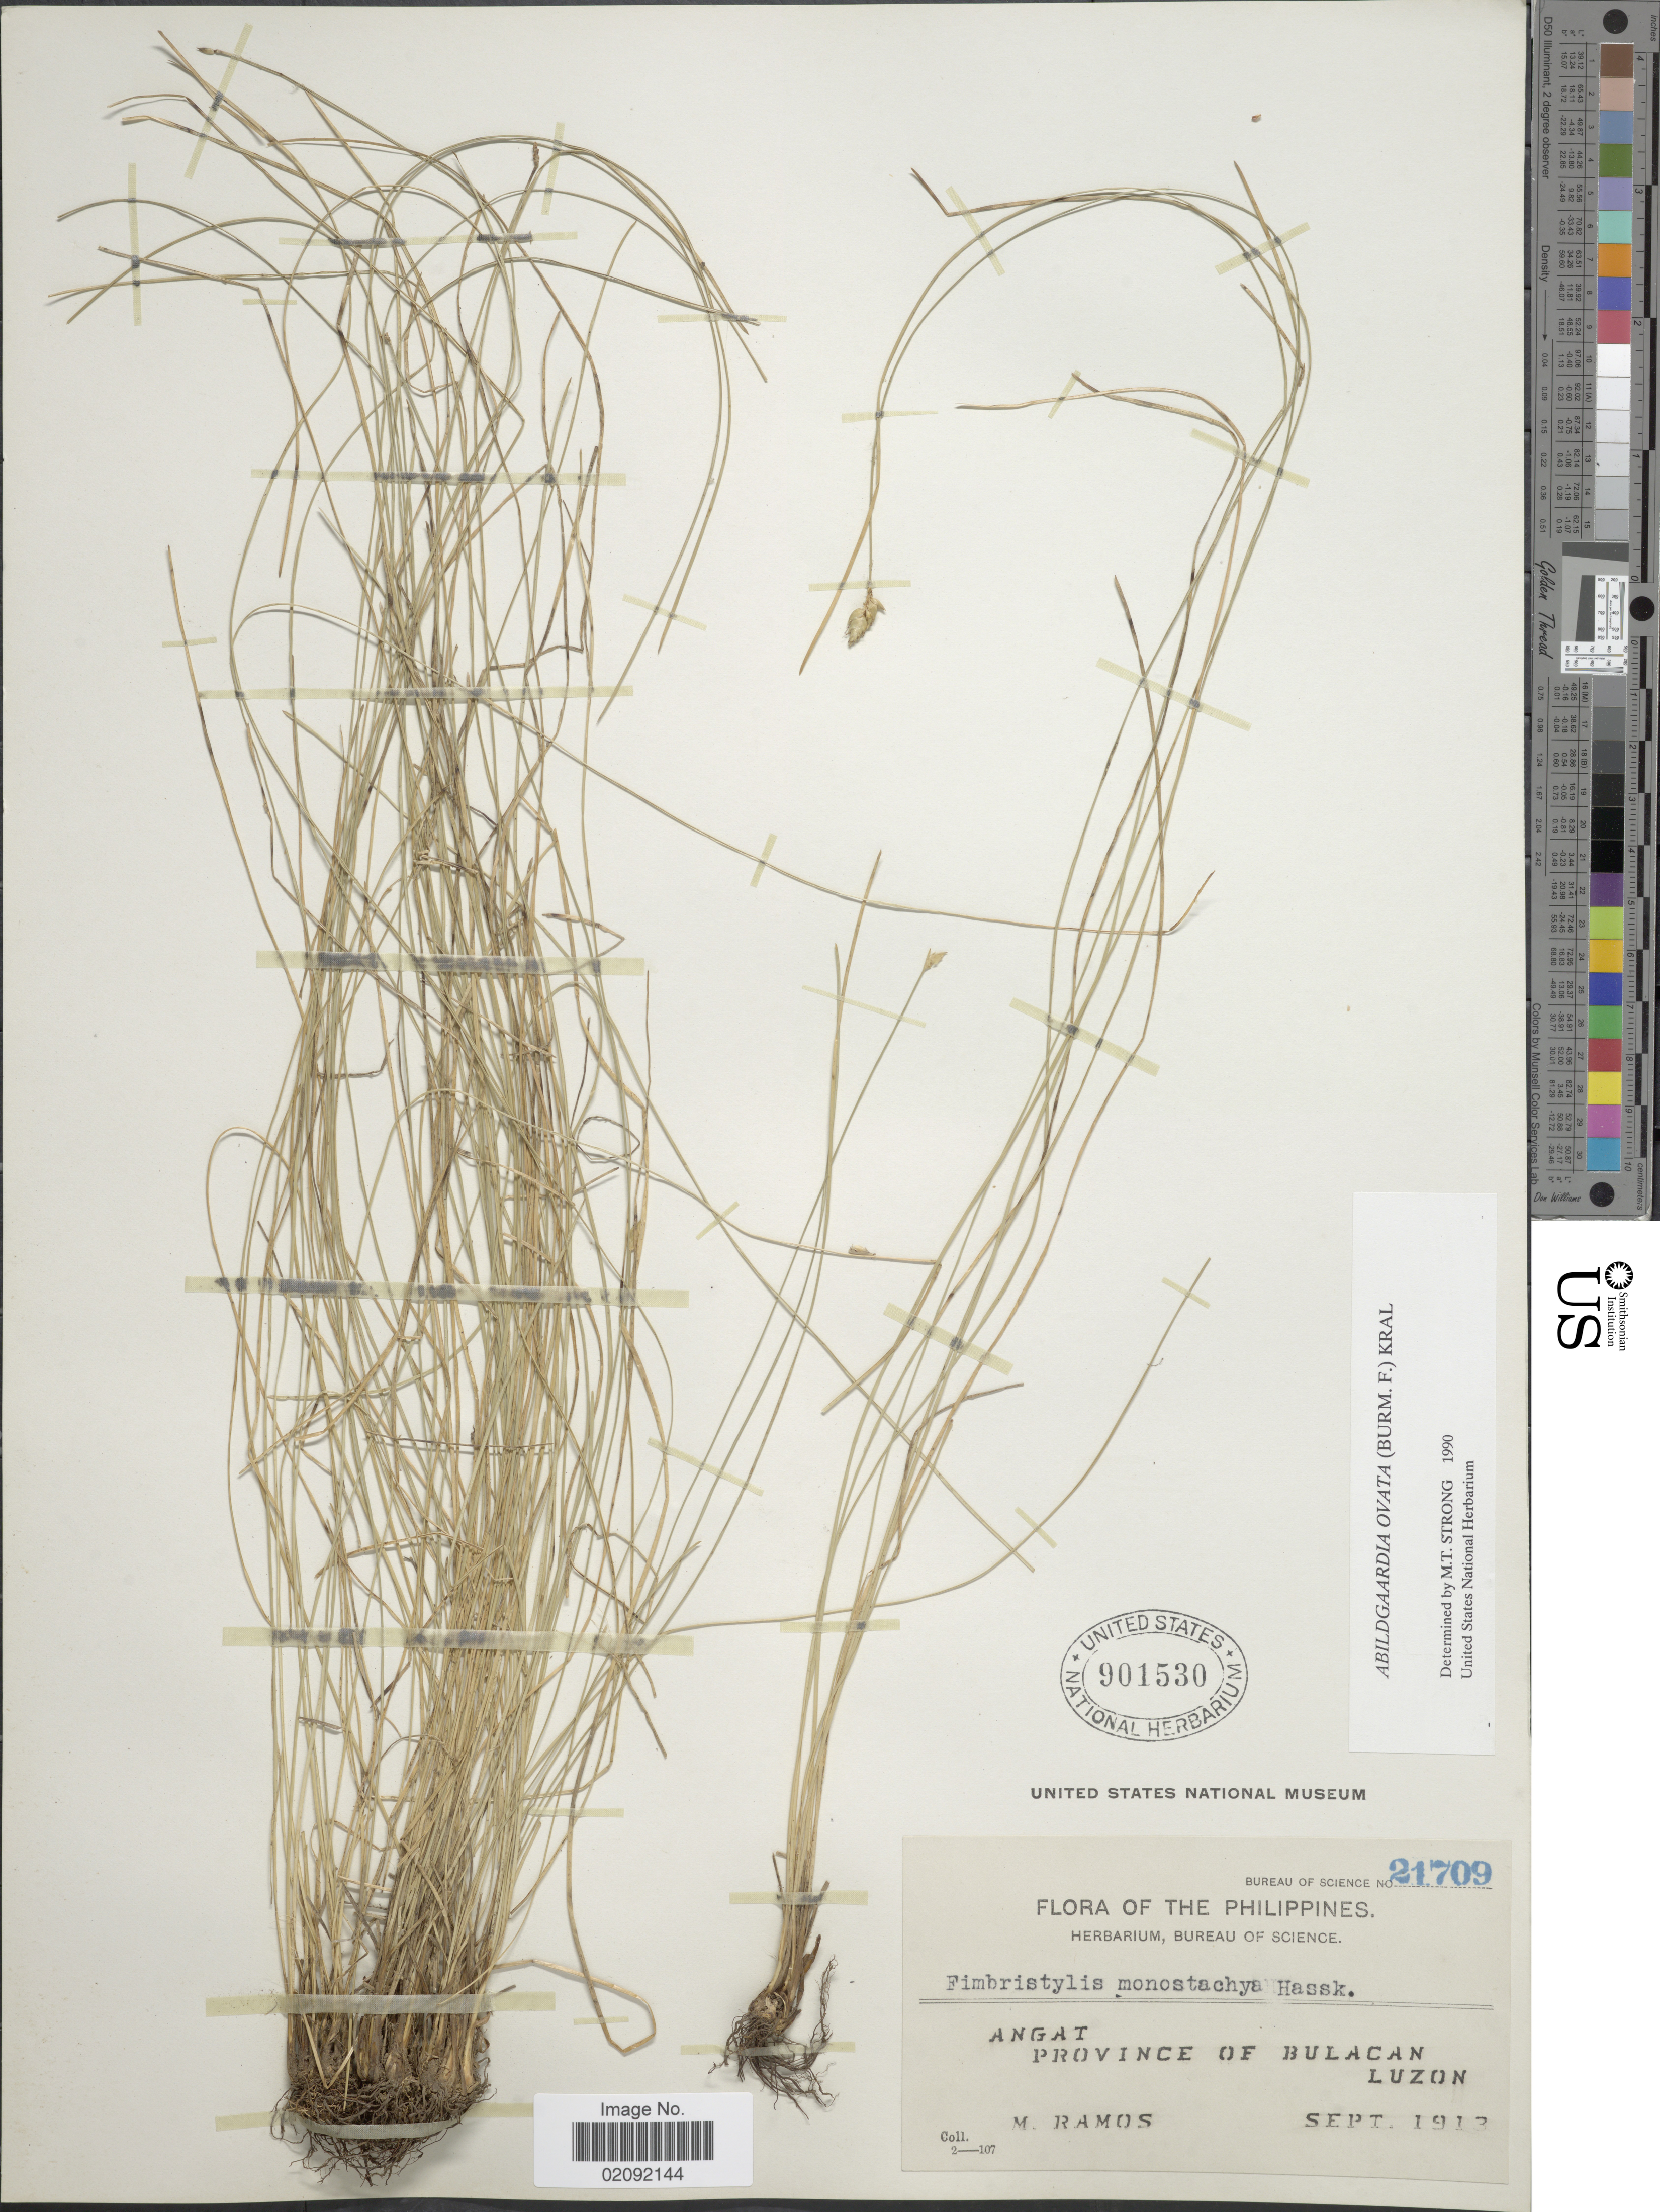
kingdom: Plantae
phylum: Tracheophyta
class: Liliopsida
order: Poales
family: Cyperaceae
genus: Abildgaardia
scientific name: Abildgaardia ovata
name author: (Burm. f.) Kral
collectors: M. Ramos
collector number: Bureau of Science 21709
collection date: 1913-09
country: Philippines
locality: Angat, Province of Bulacan, Luzon.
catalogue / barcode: US 901530